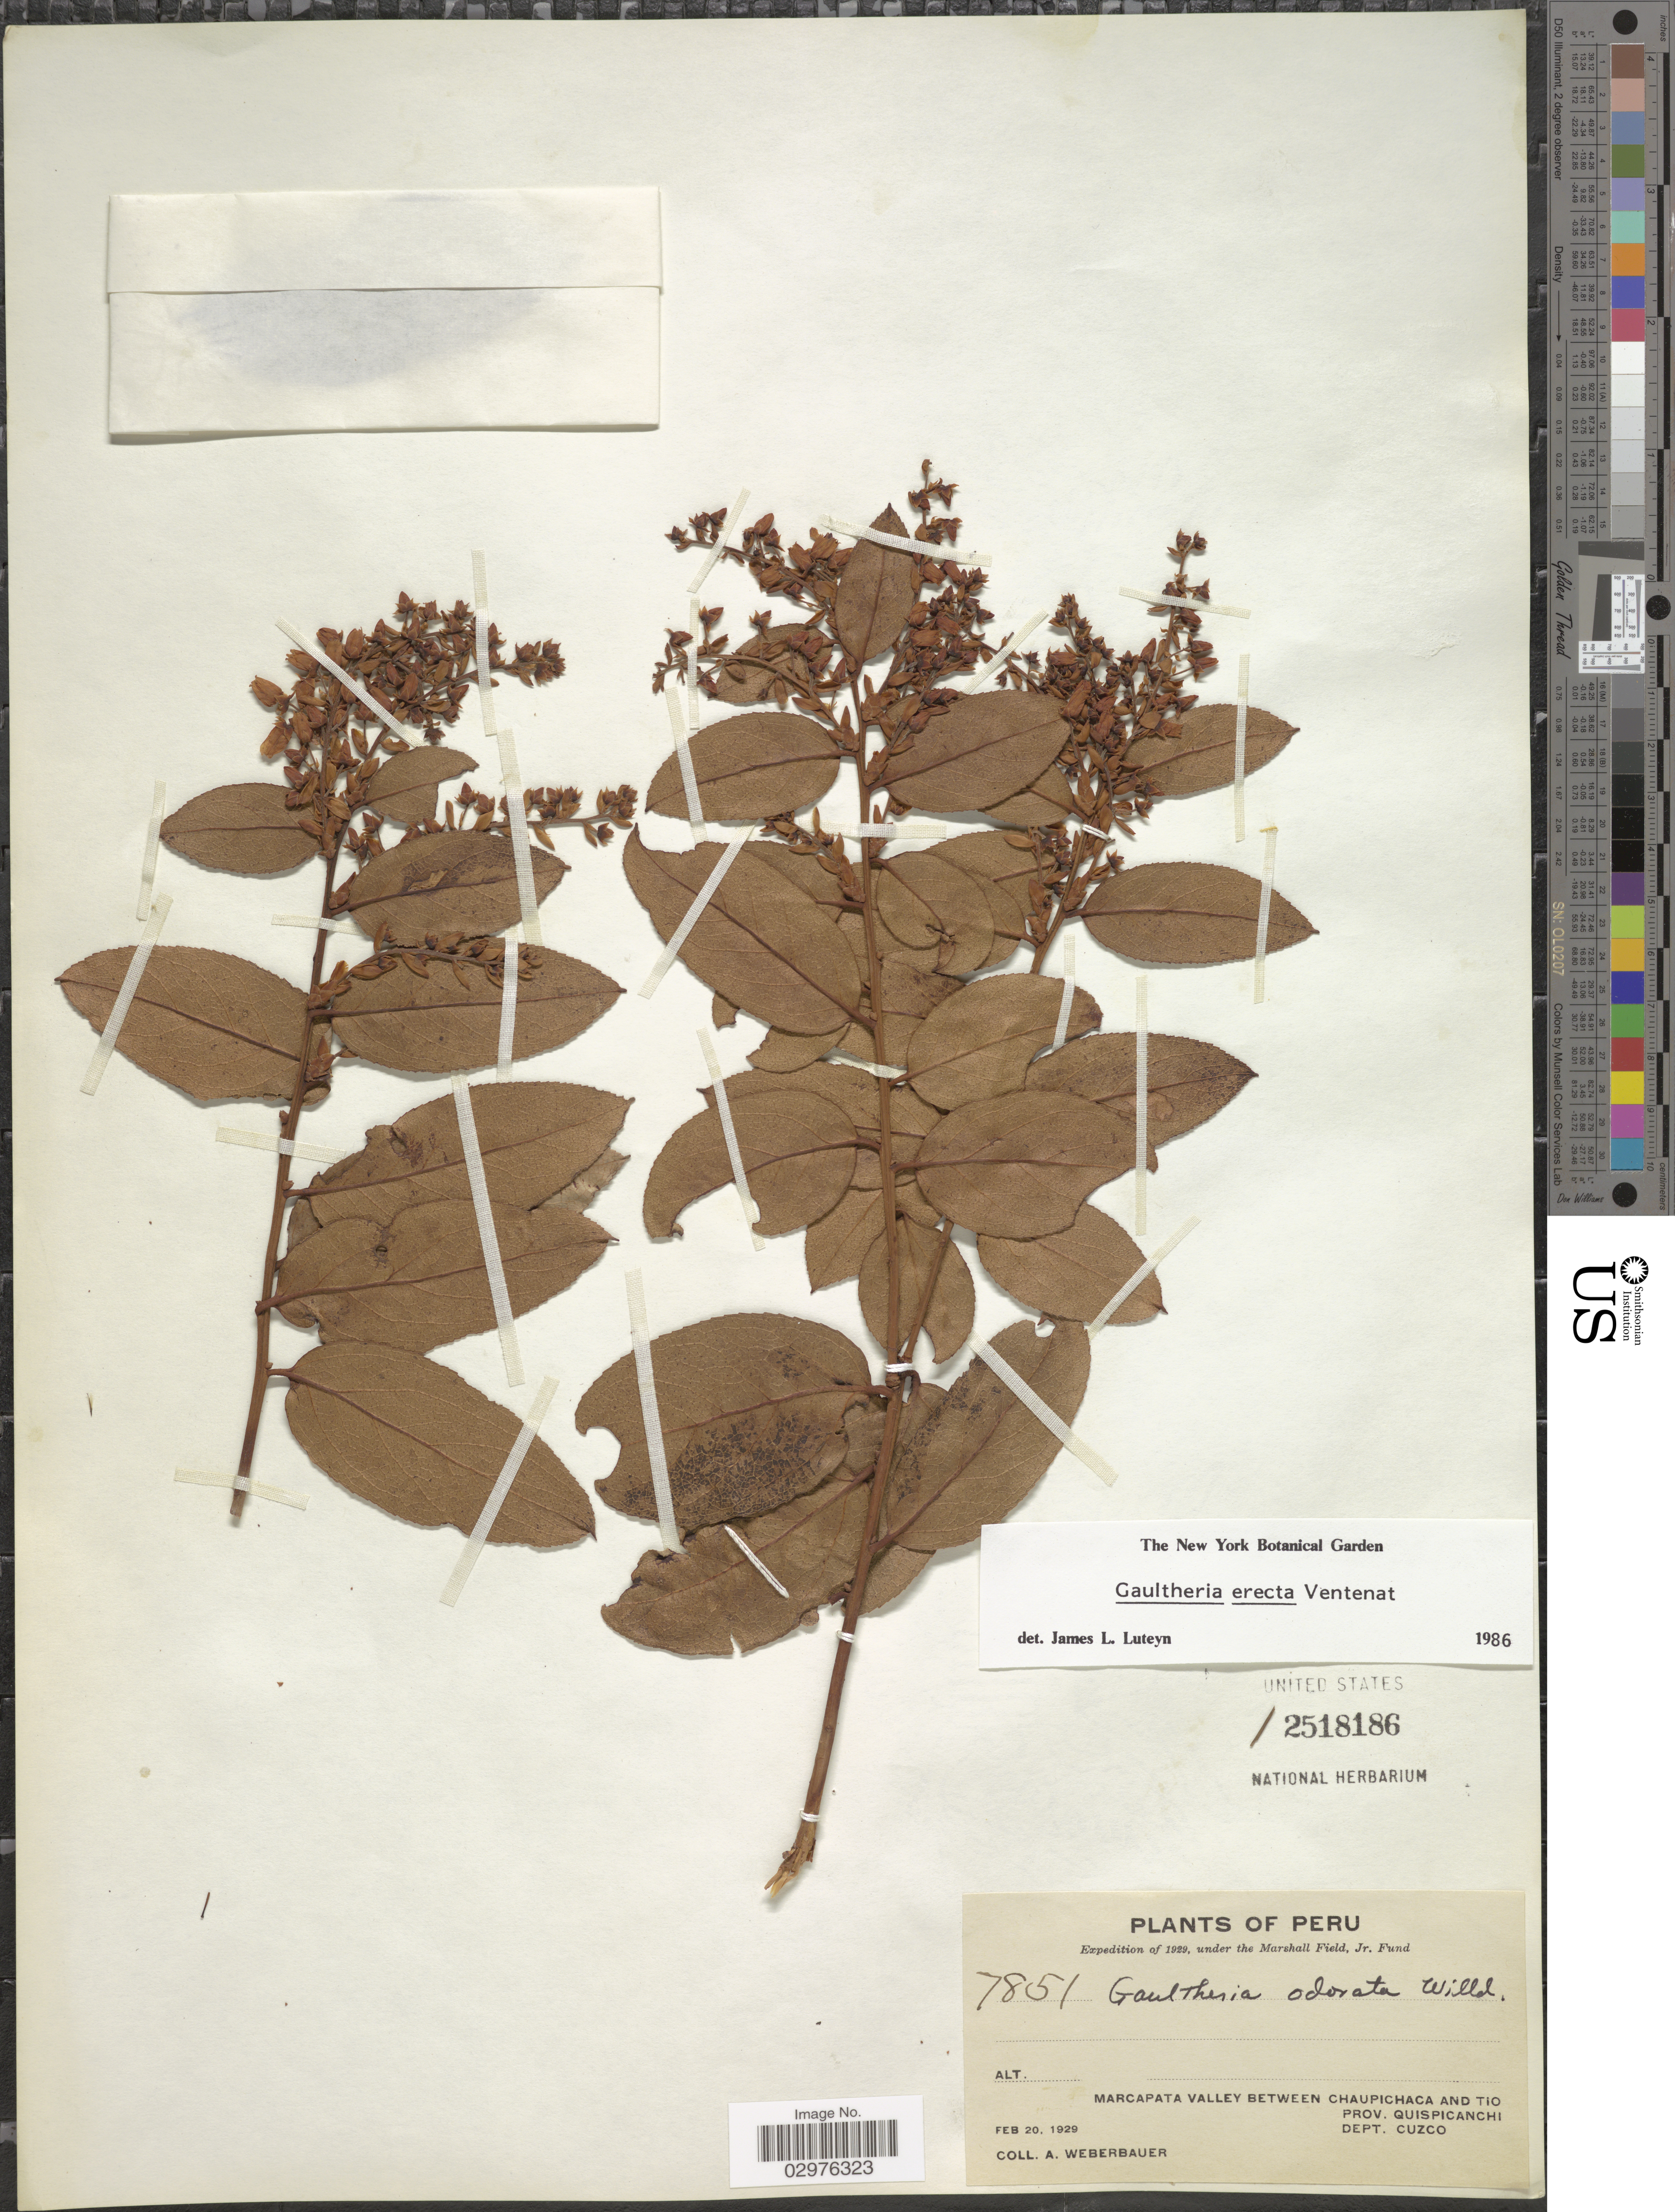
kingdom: Plantae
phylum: Tracheophyta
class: Magnoliopsida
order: Ericales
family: Ericaceae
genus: Gaultheria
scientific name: Gaultheria erecta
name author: Vent.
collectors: A. Weberbauer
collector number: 7851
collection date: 1929-02-20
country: Peru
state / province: Cusco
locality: Marcapata Valley between Chaupichaca and Tio. Prov. Quispicanchi. Dept. Cuzco.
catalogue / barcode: US 2518186